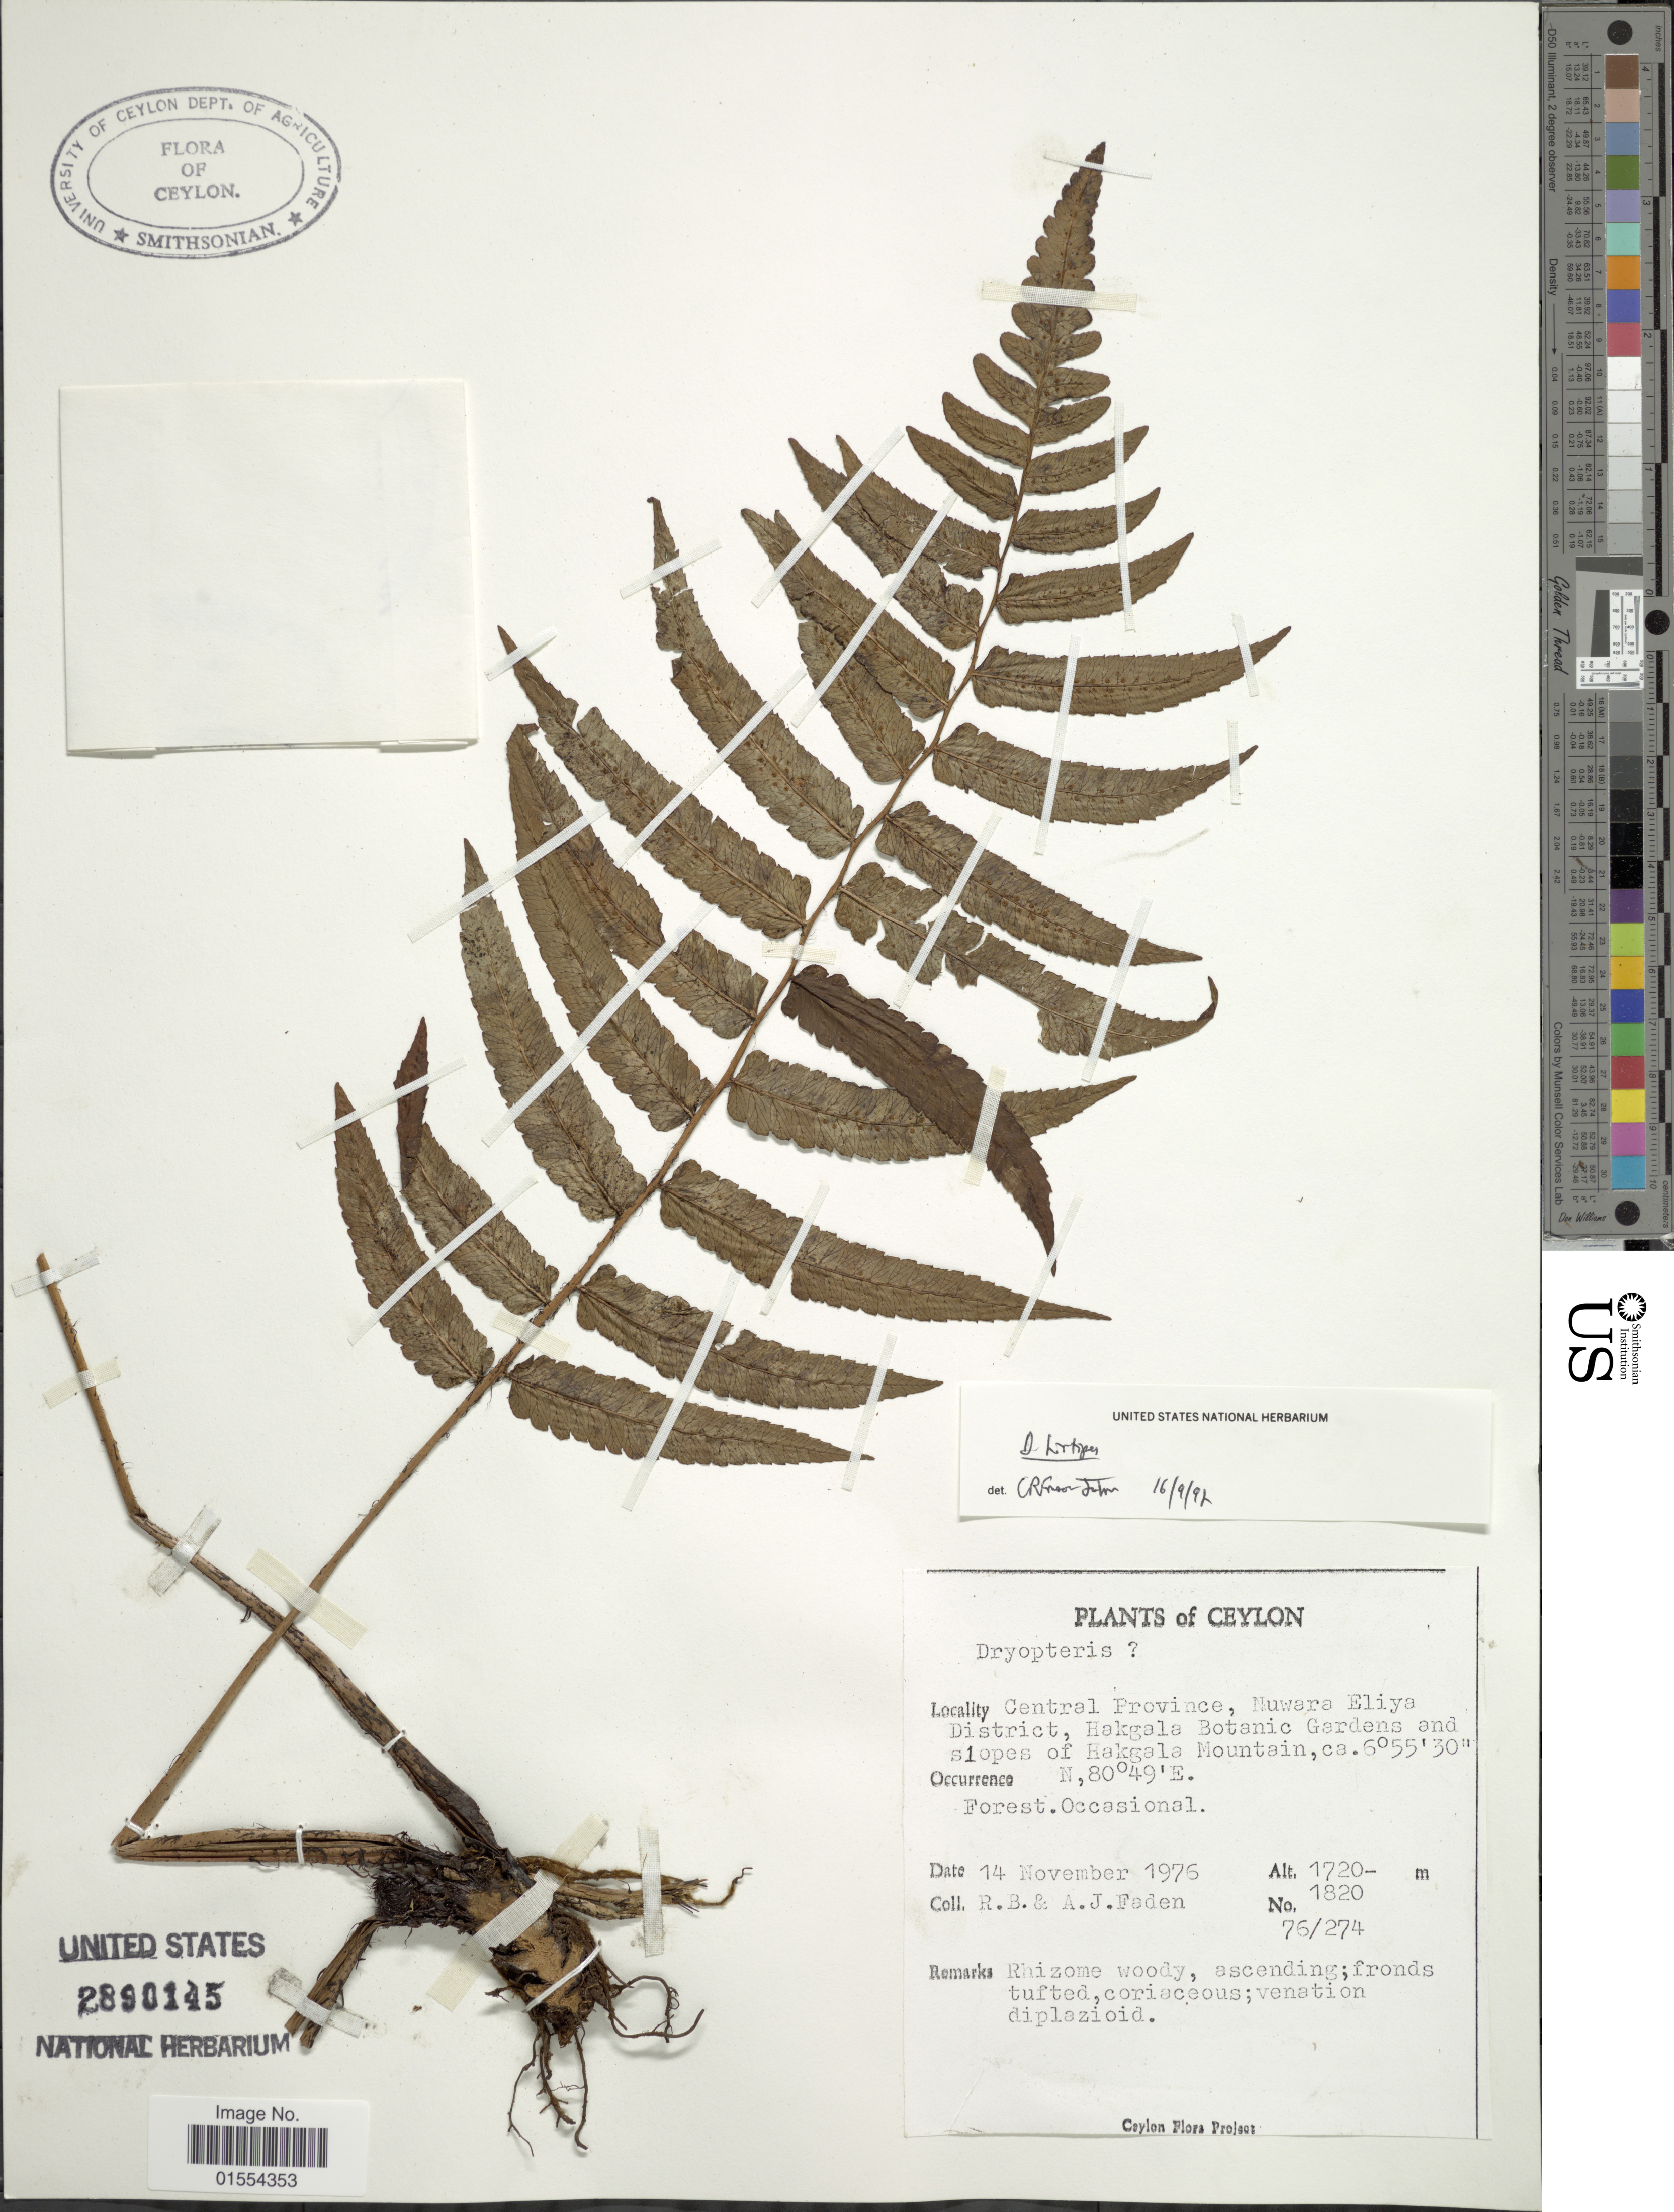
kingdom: Plantae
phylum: Tracheophyta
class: Polypodiopsida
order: Polypodiales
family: Dryopteridaceae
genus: Dryopteris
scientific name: Dryopteris hirtipes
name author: (Blume) Kuntze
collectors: R. B. Faden & A. J. Faden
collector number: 76/274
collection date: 1976-11-14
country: Sri Lanka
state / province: Central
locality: Ceylon, Central Province, Nuwara Eliya District, Hakgala Botanic Gardens and slopes of Hakgala Mountain.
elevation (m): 1720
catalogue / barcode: US 2890145